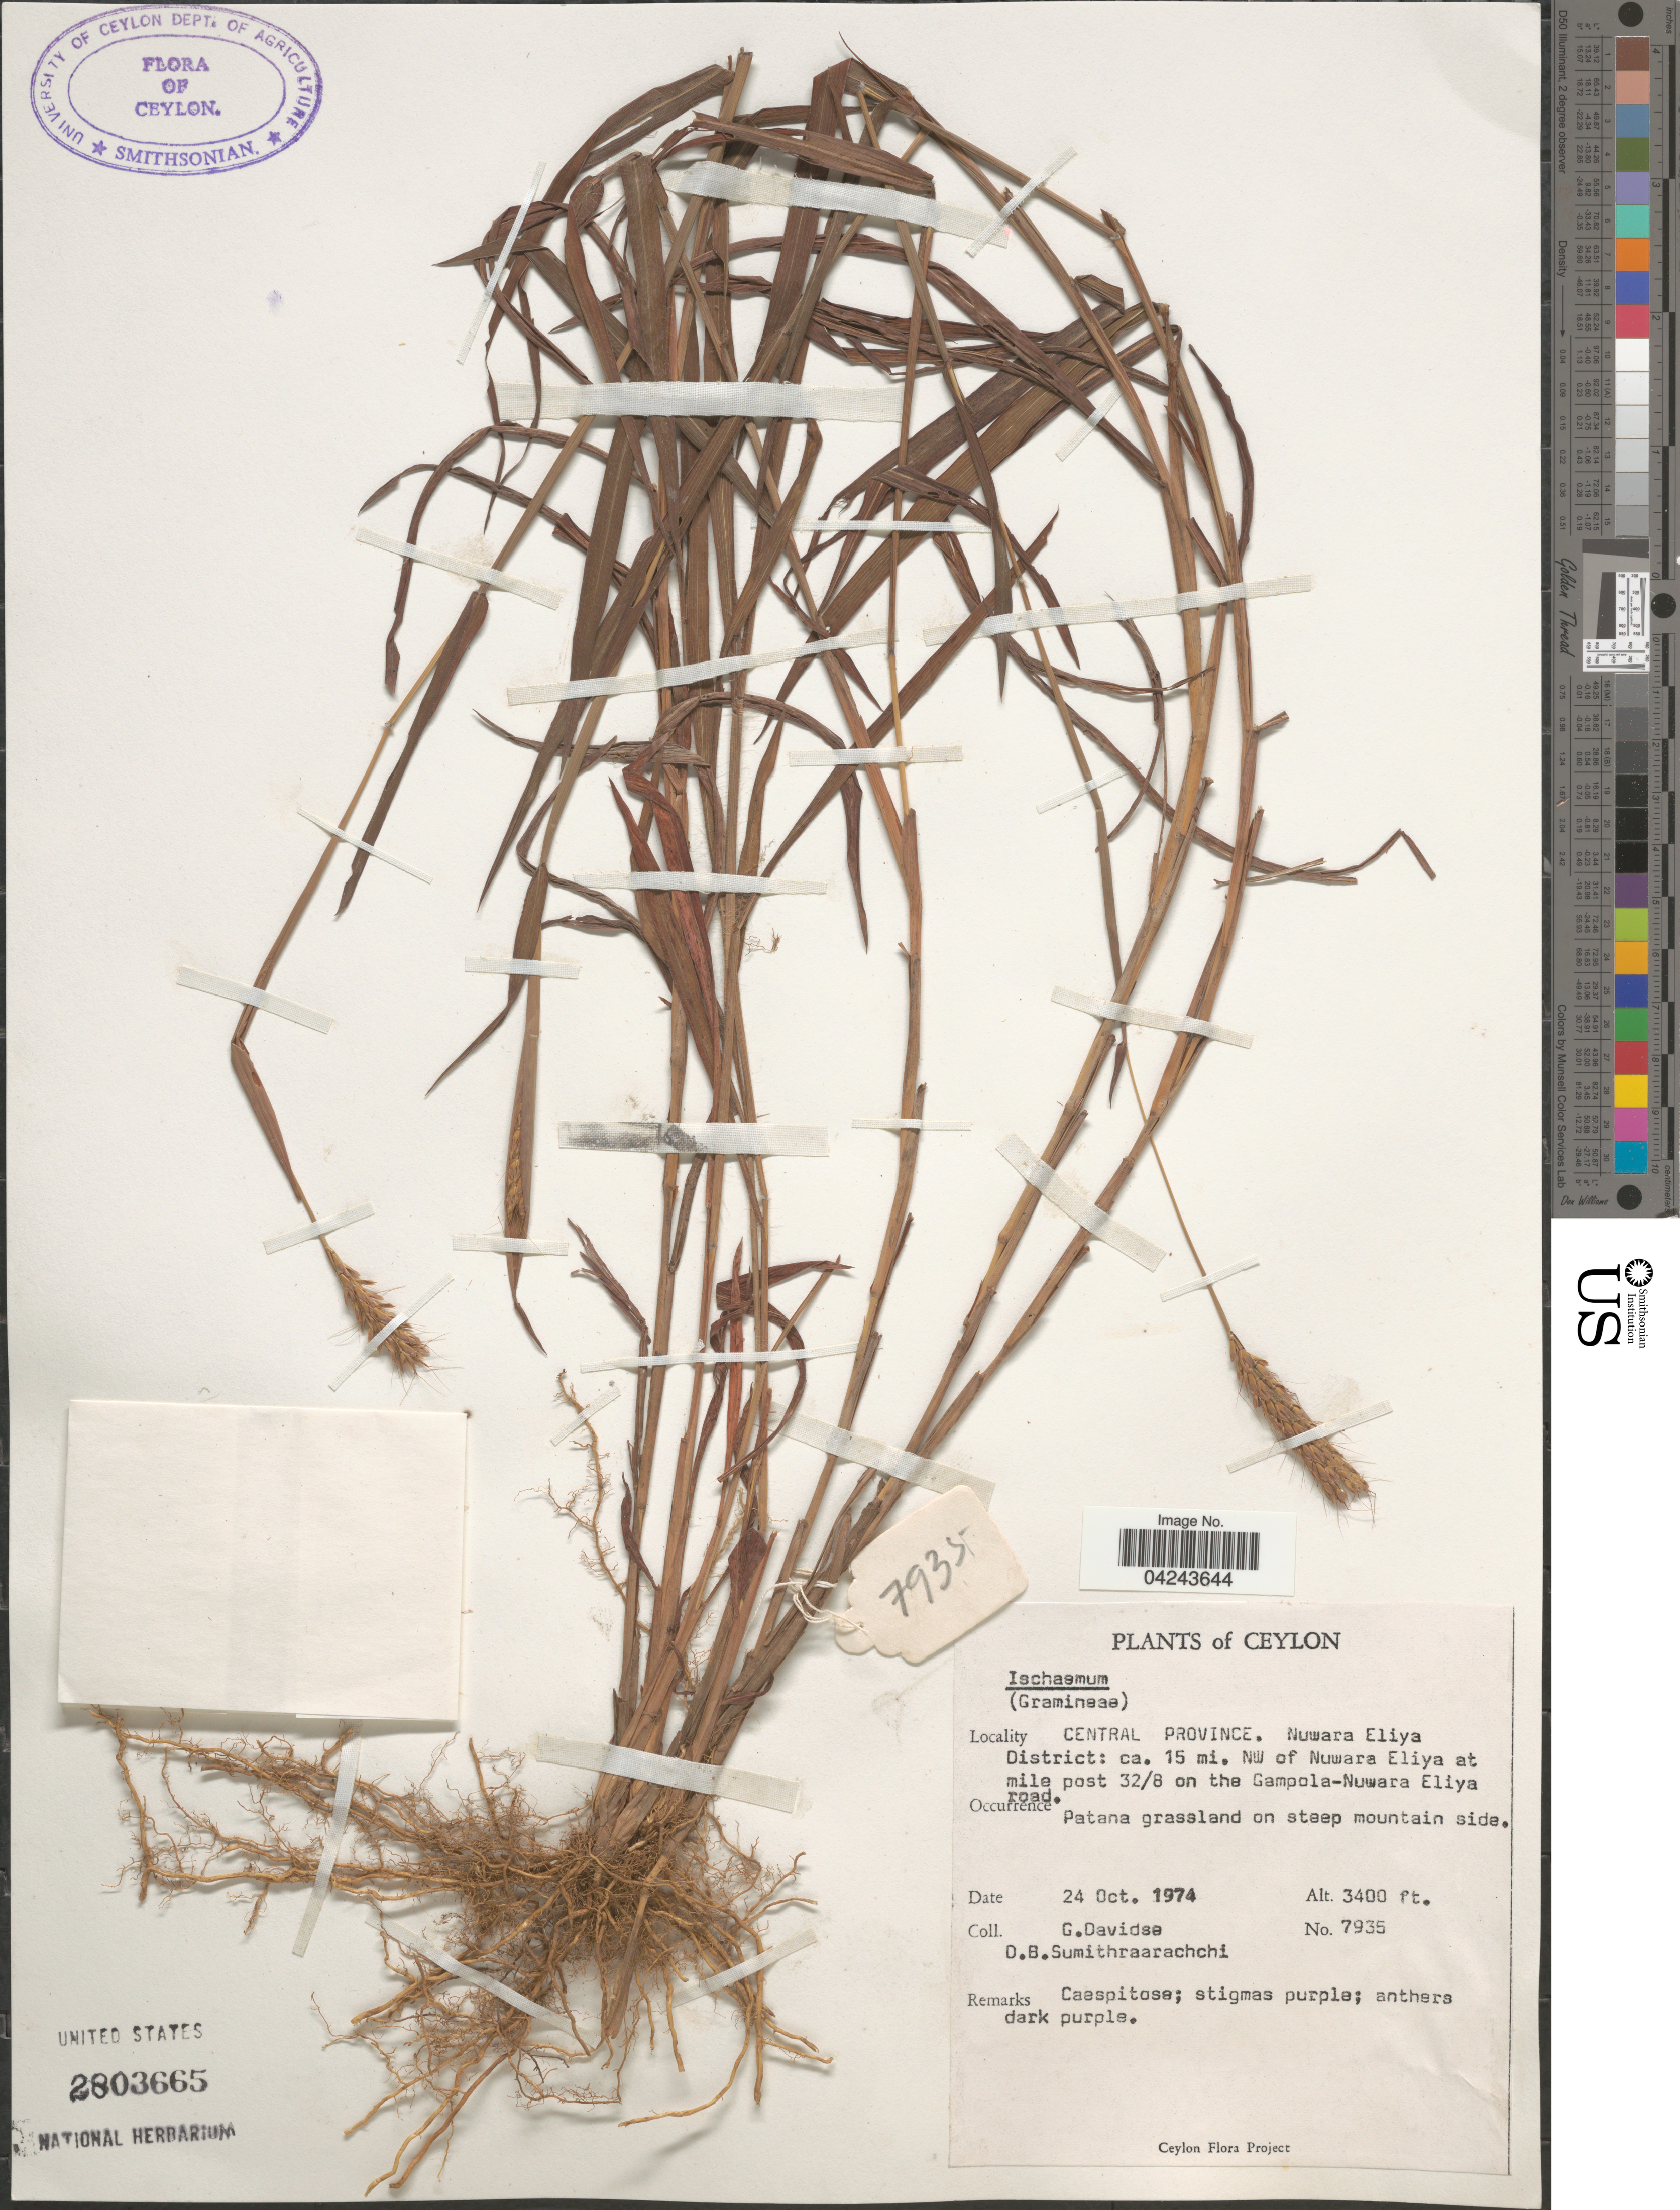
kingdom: Plantae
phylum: Tracheophyta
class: Liliopsida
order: Poales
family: Poaceae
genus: Ischaemum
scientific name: Ischaemum sp.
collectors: G. Davidse & D. B. Sumithraarachchi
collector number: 7935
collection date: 1974-10-24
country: Sri Lanka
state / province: Central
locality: Ceylon. Nuwara Eliya District: ca. 15 mi. NW of Nuwara Eliya at mile post 32/8 on the Gampola-Nuwara Eliya road. Patana grassland on steep mountain side.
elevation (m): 1036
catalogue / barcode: US 2803665